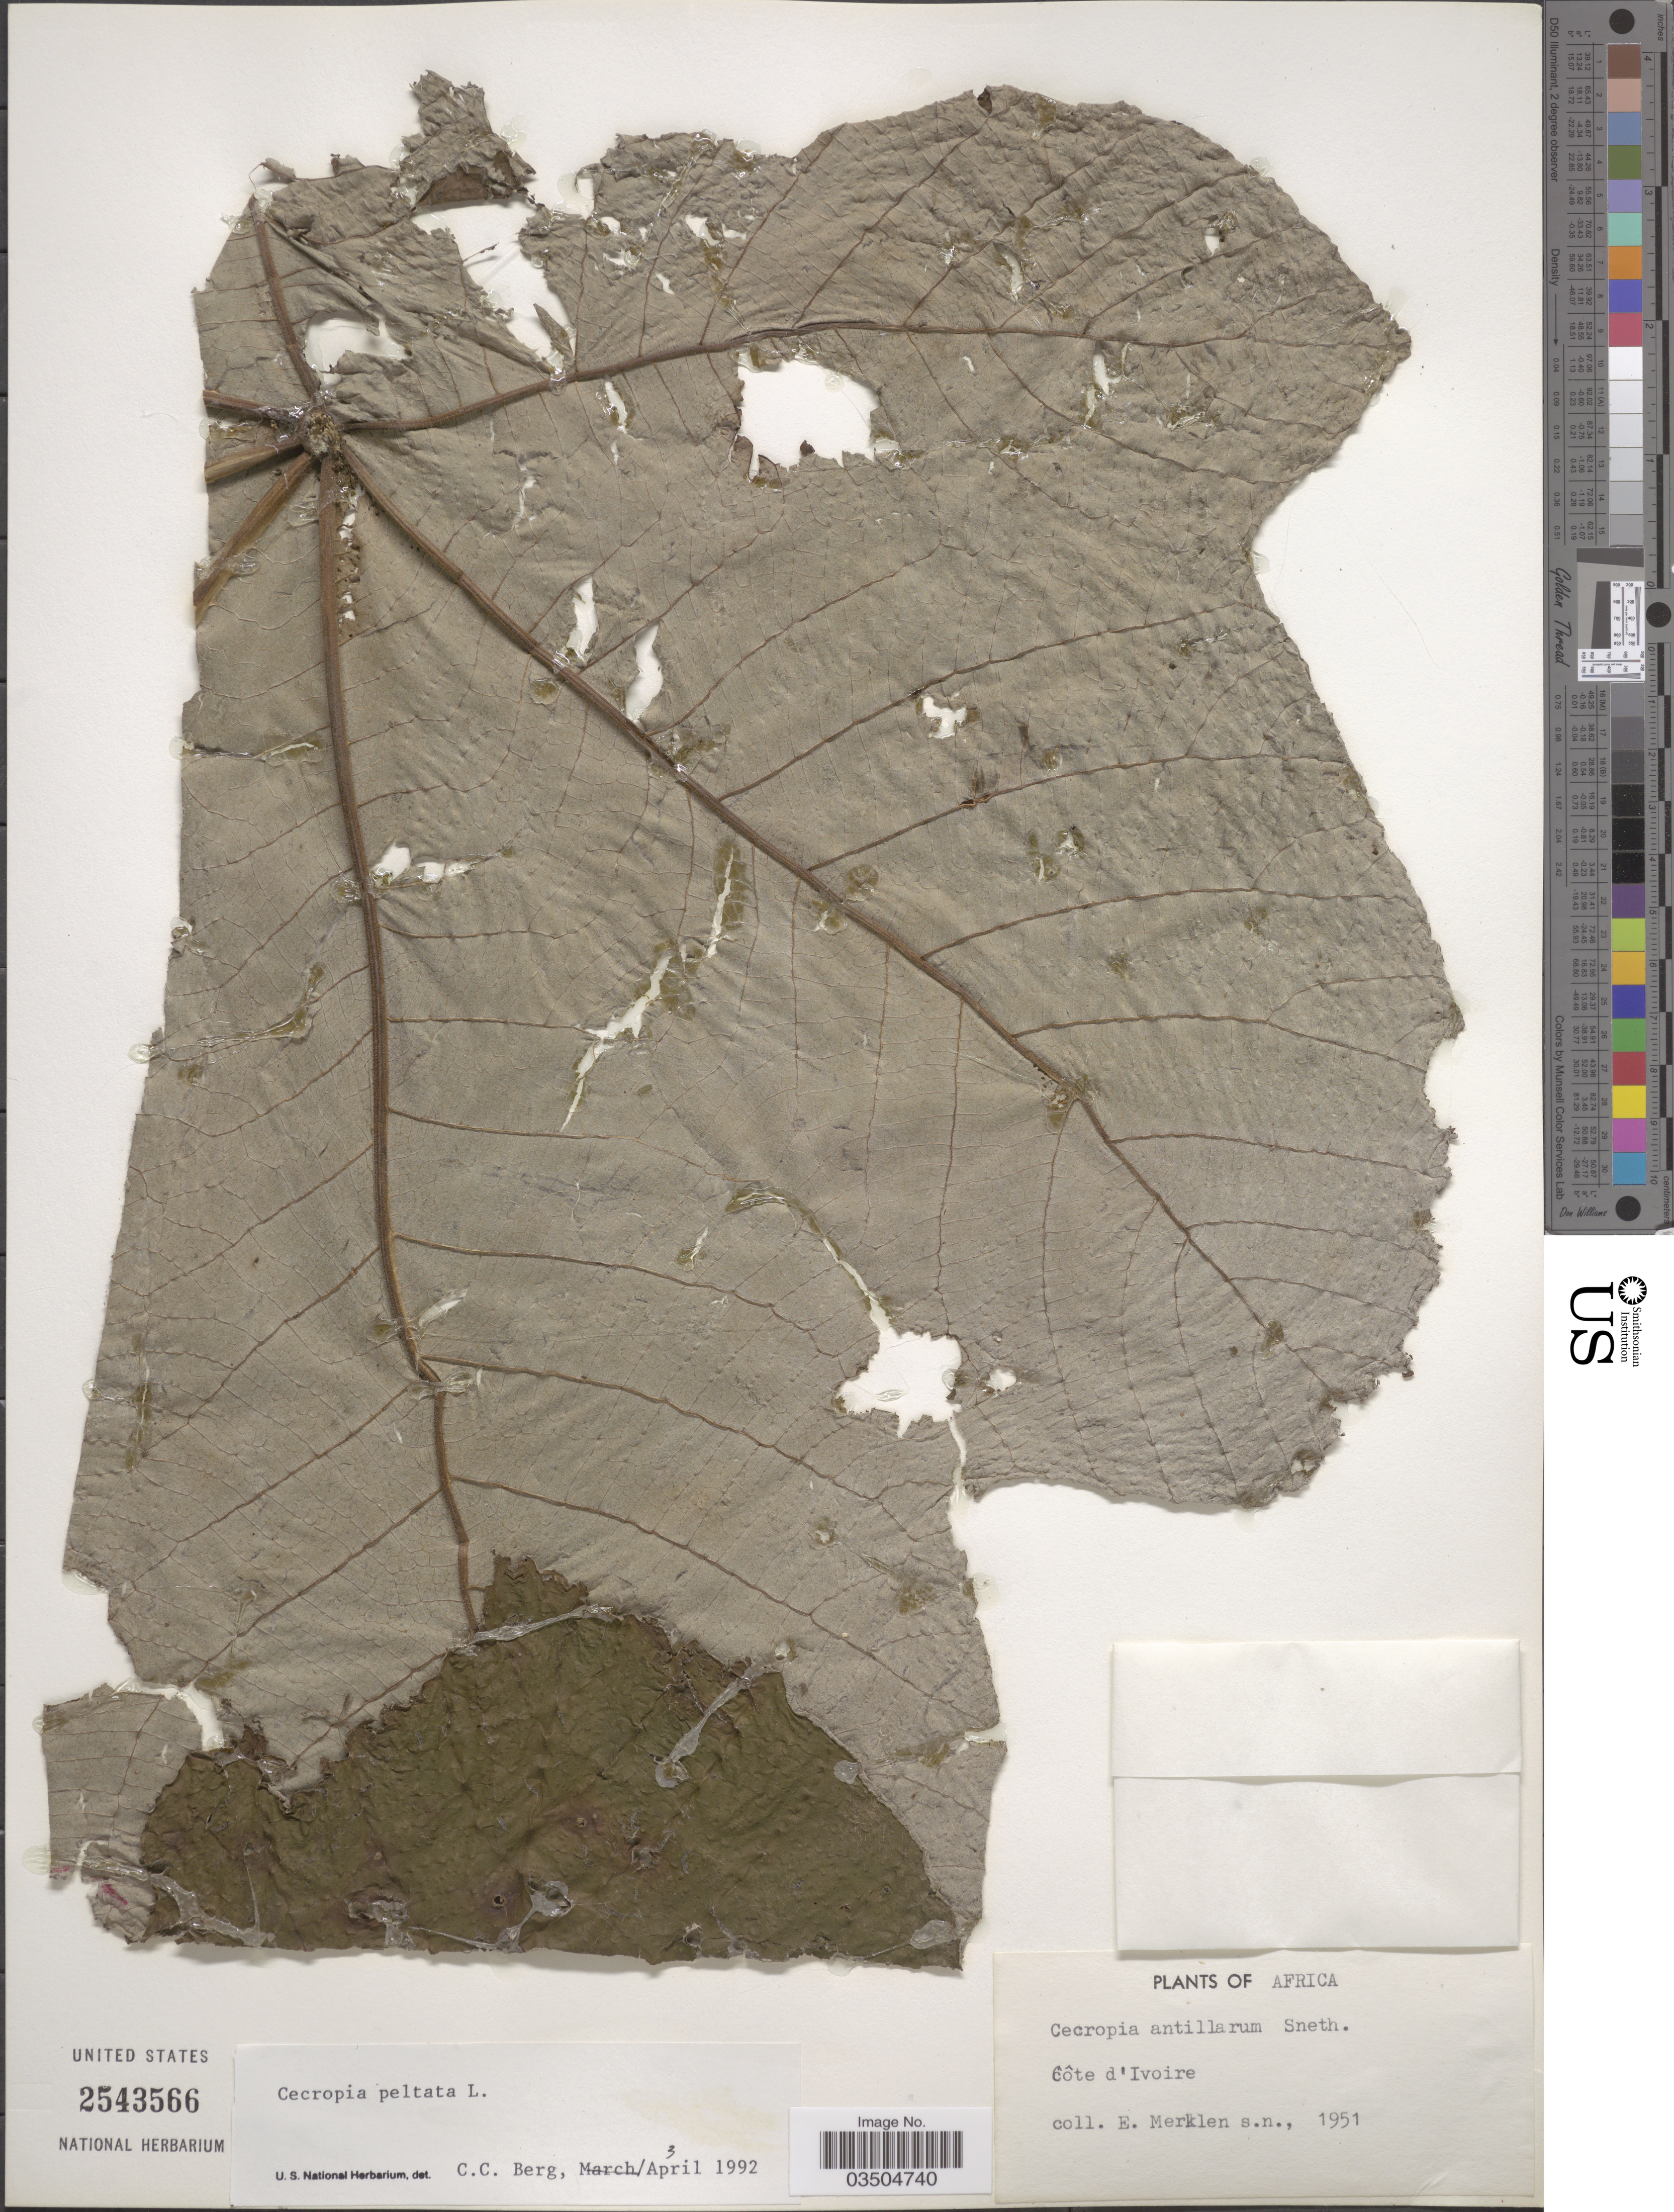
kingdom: Plantae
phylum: Tracheophyta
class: Magnoliopsida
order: Rosales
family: Urticaceae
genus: Cecropia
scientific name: Cecropia peltata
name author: L.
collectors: E. Merklen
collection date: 1951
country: Ivory Coast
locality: Africa. Côte d' Ivoire.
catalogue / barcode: US 2543566